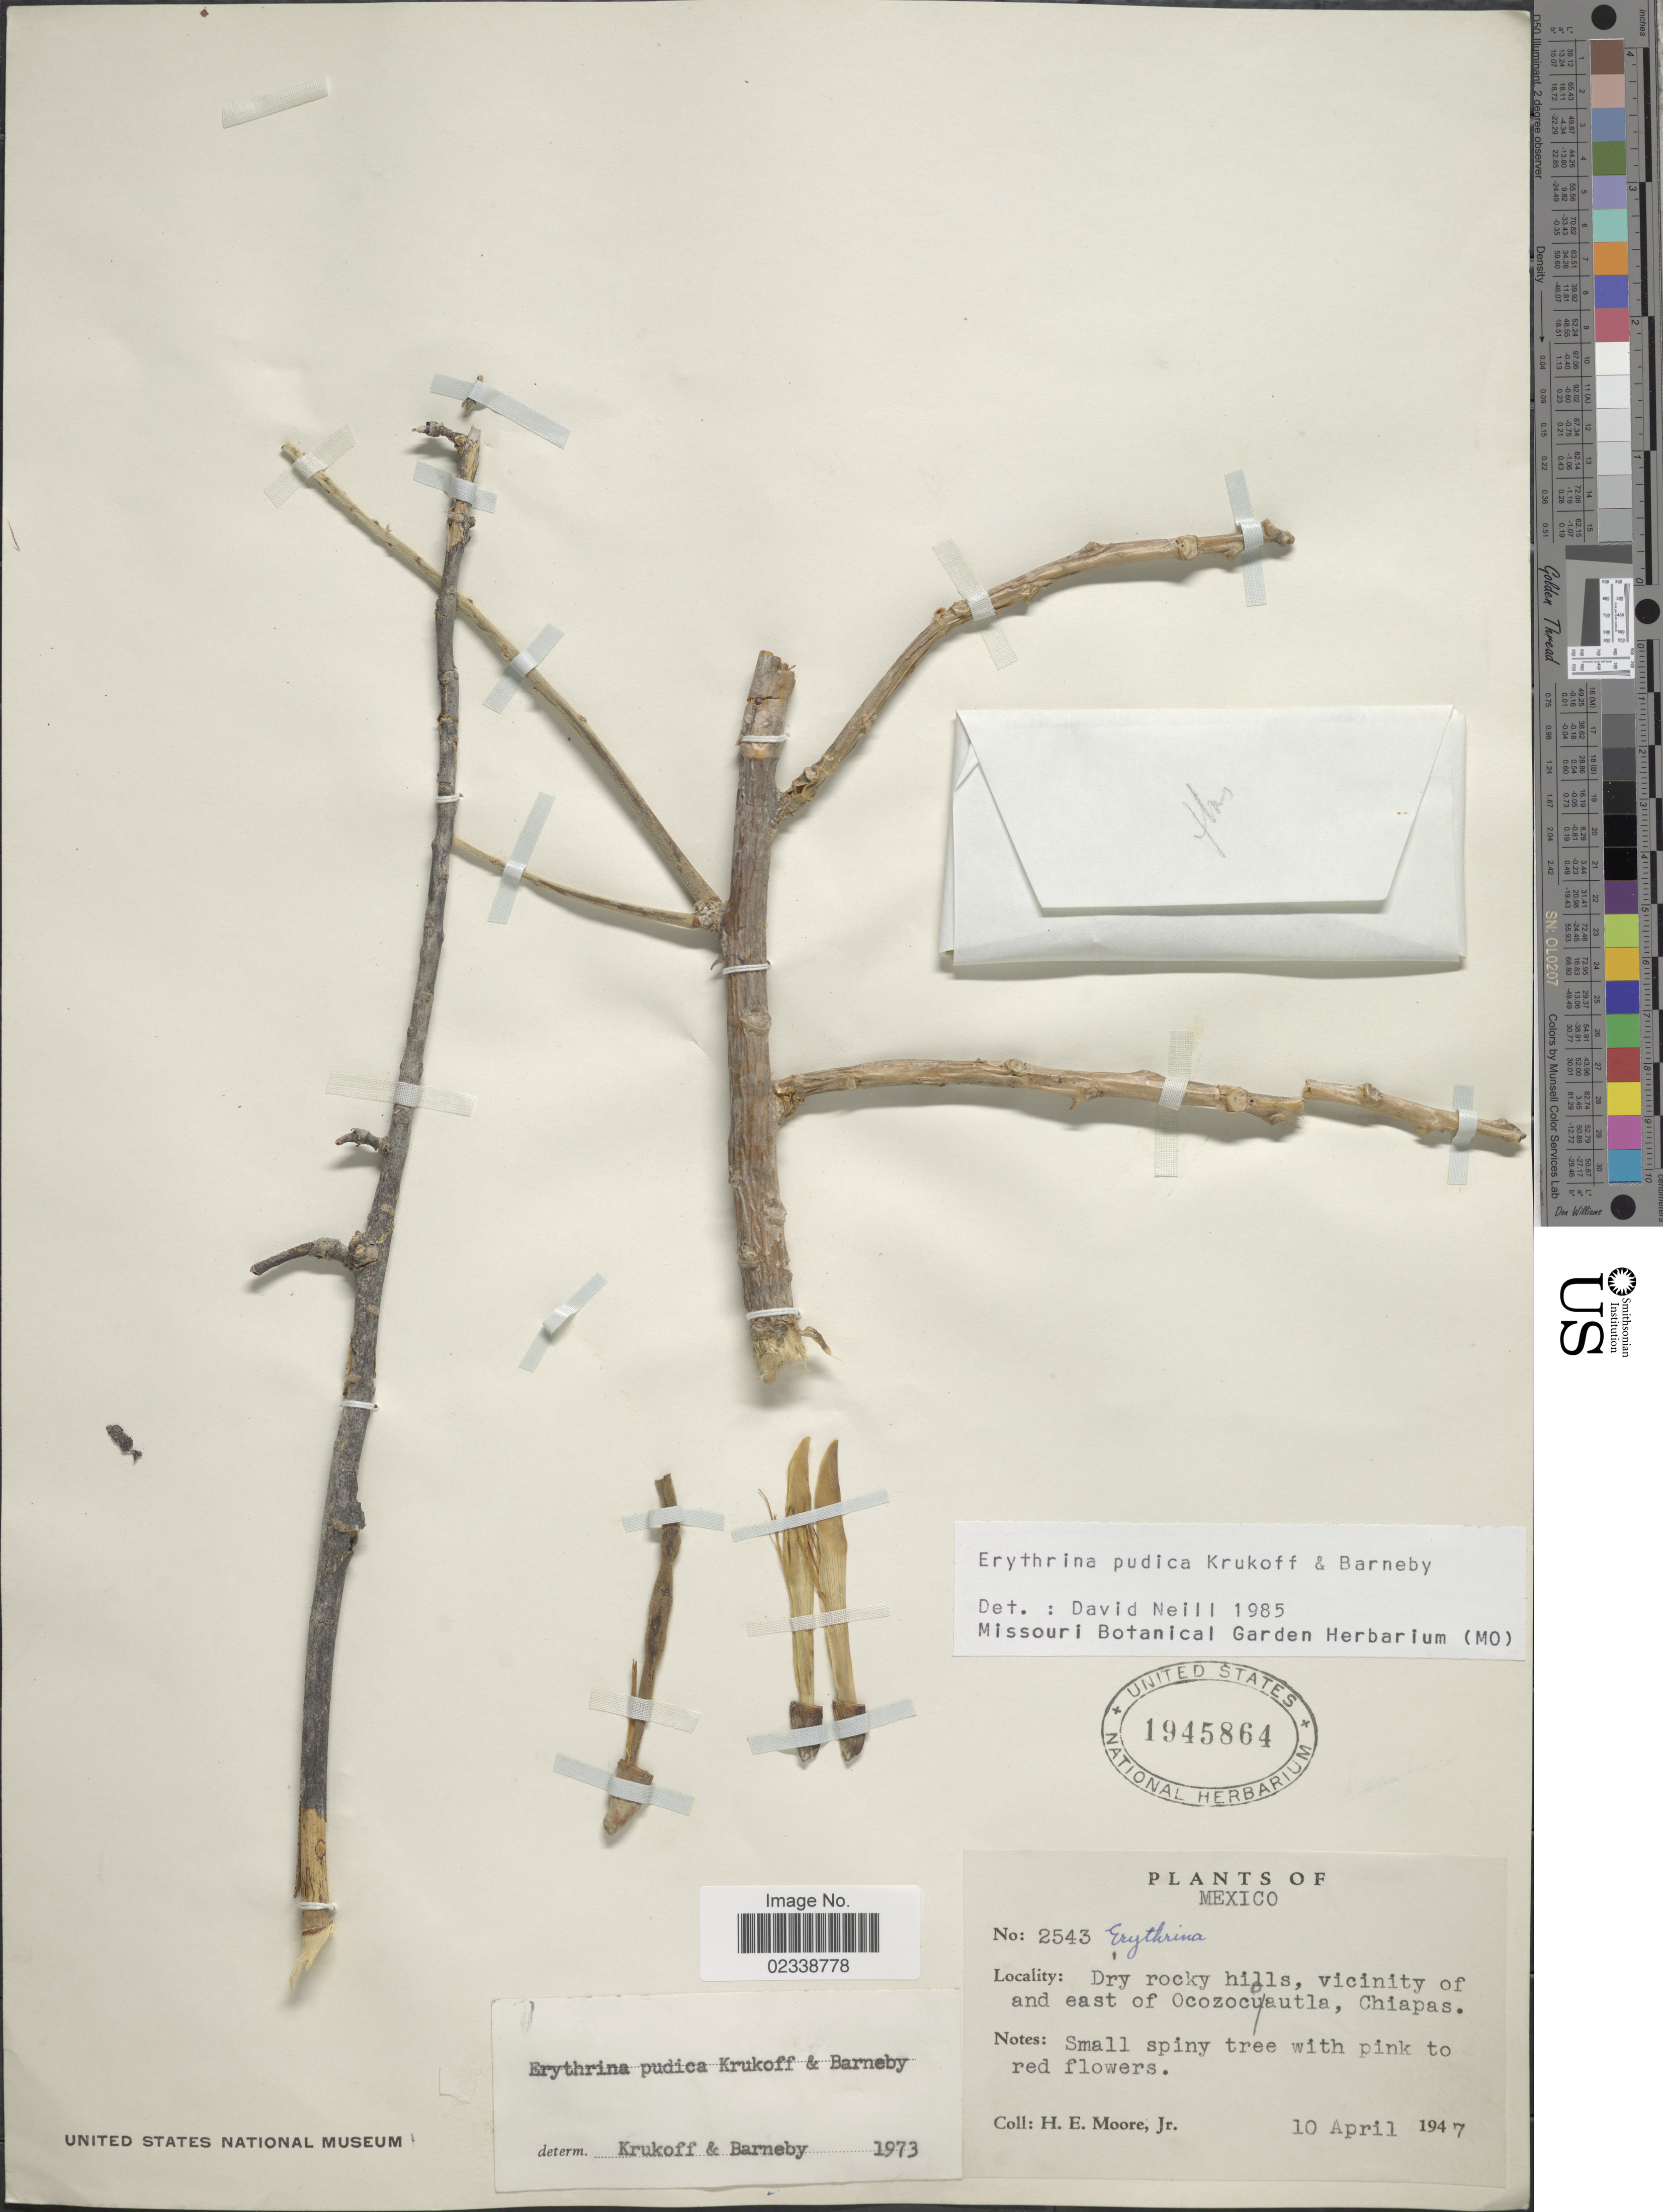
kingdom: Plantae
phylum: Tracheophyta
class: Magnoliopsida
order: Fabales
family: Fabaceae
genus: Erythrina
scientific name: Erythrina pudica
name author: Krukoff & Barneby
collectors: H. Moore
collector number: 2543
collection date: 1947-04-10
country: Mexico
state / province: Chiapas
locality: Vicinity of and east of Ocozocoautla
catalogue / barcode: US 1945864